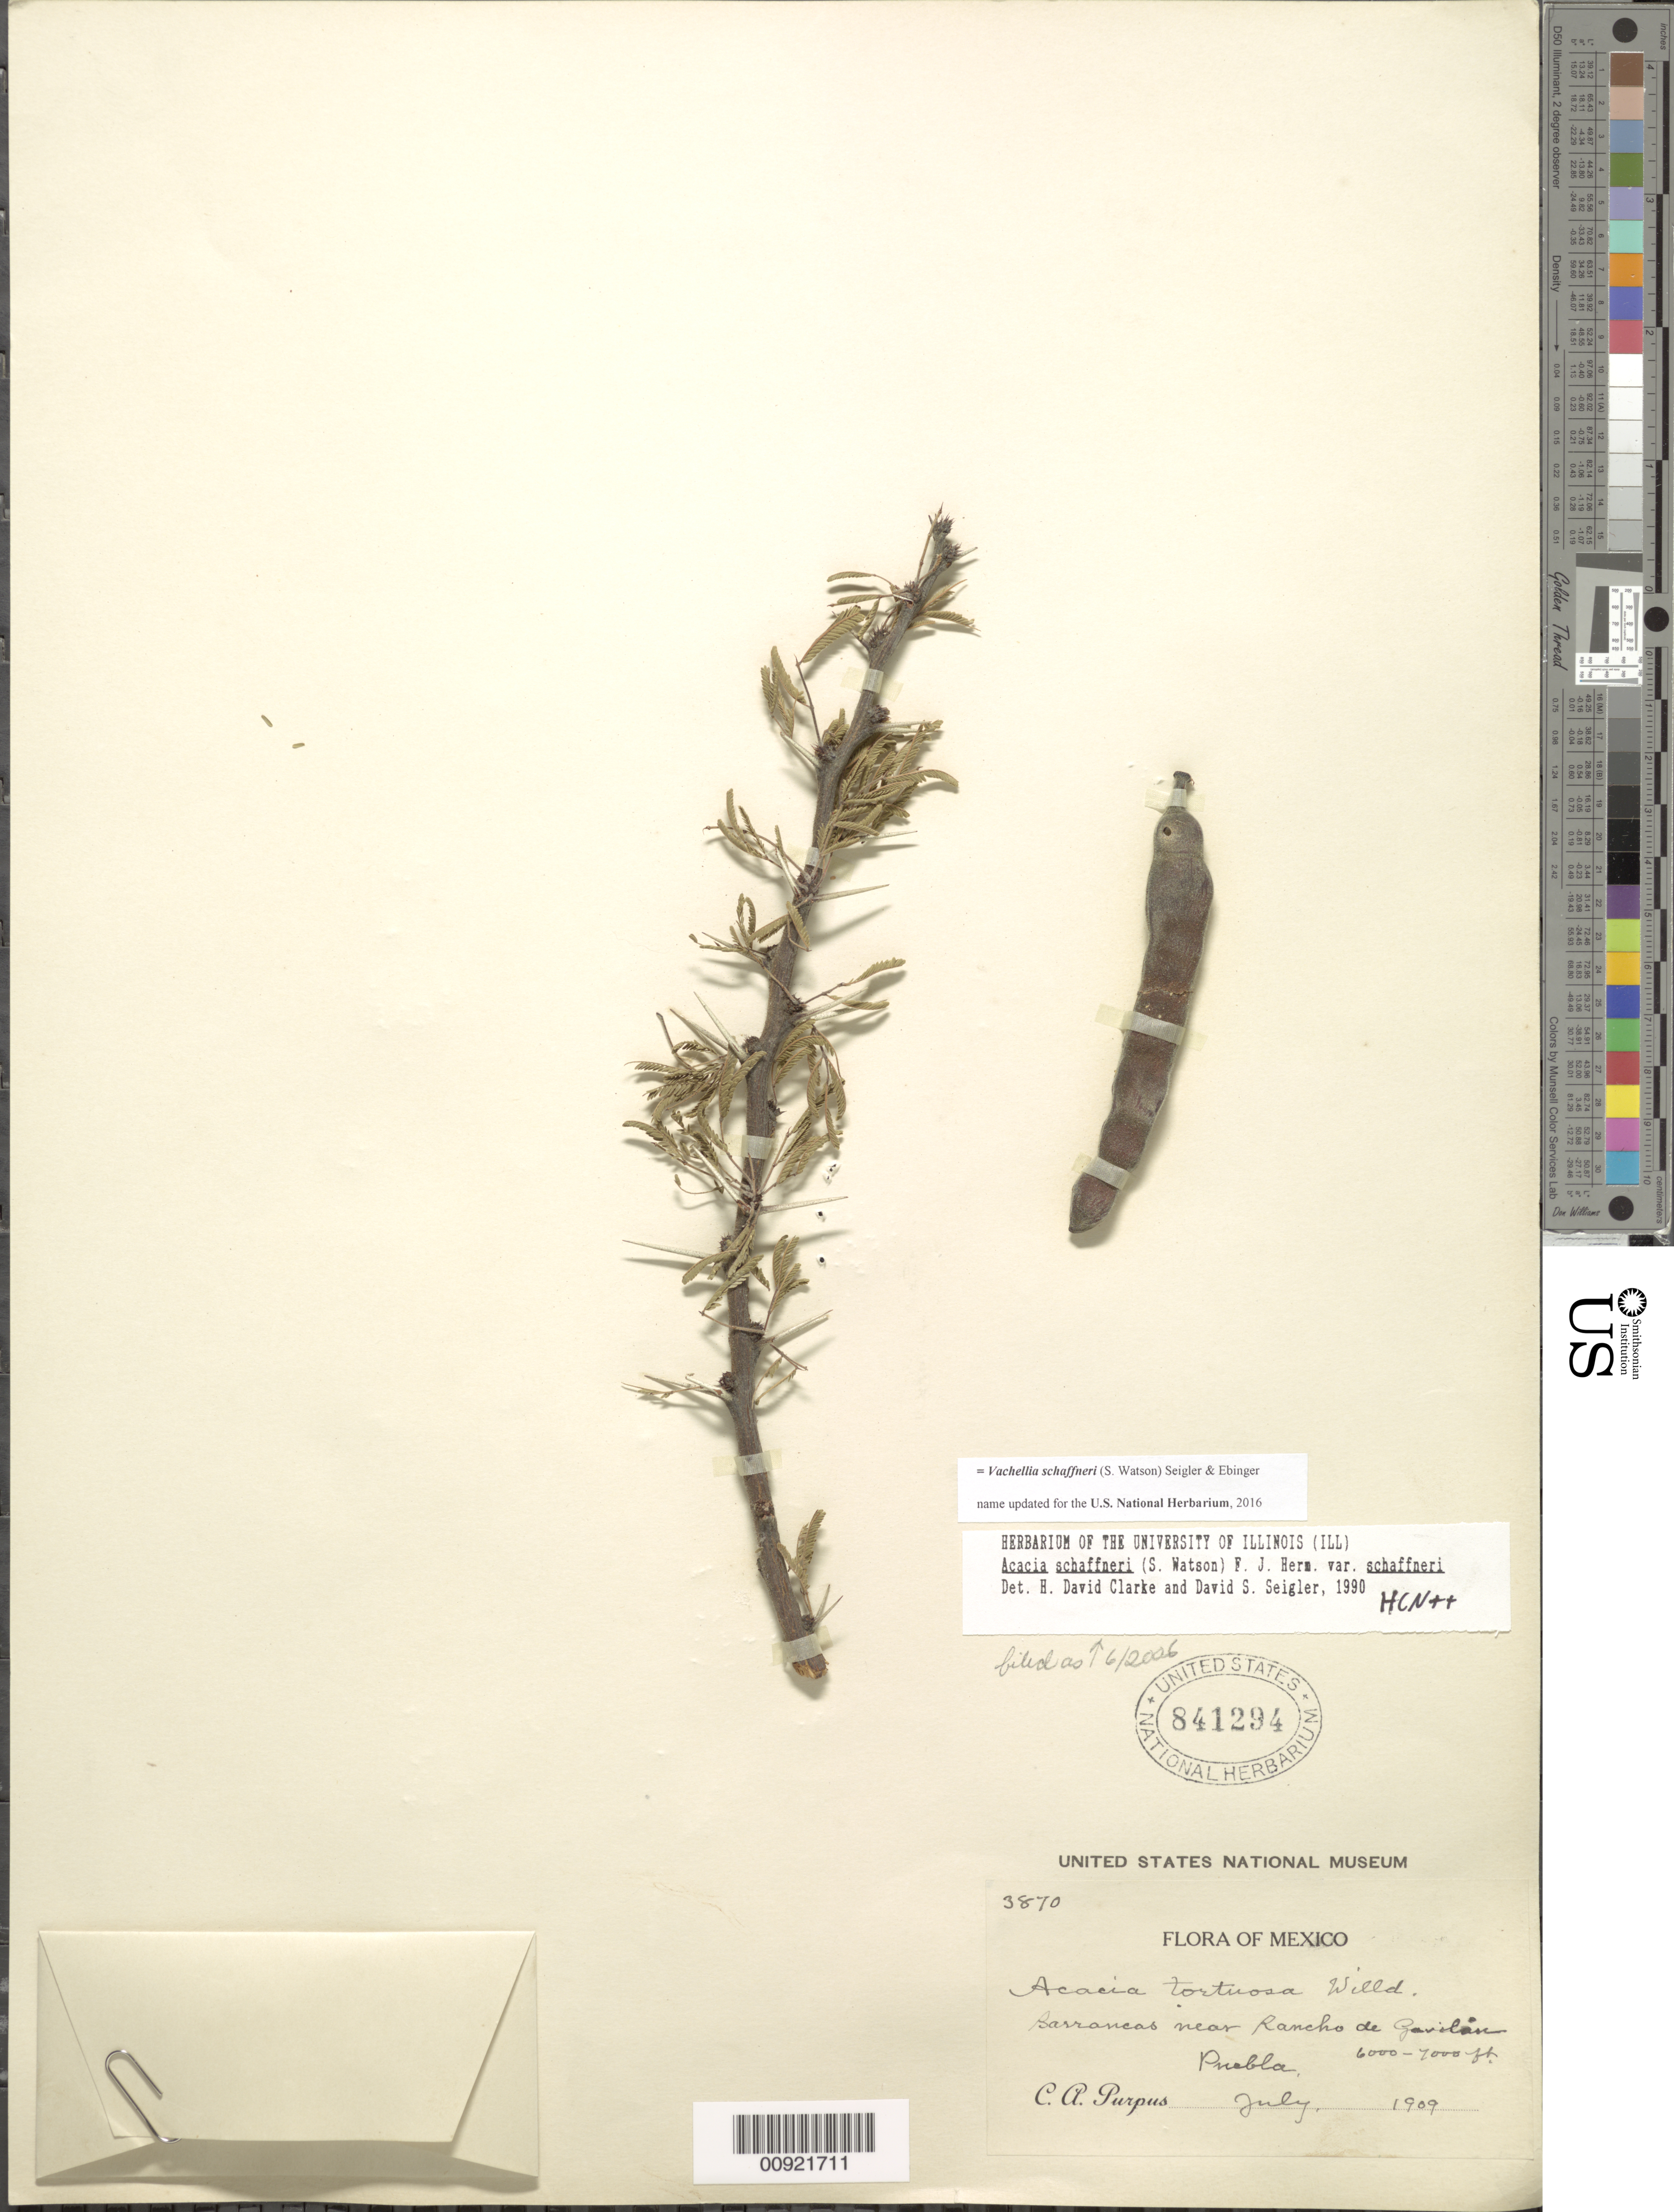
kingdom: Plantae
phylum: Tracheophyta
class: Magnoliopsida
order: Fabales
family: Fabaceae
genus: Vachellia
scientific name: Vachellia schaffneri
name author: (S. Watson) Seigler & Ebinger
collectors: C. A. Purpus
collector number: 3870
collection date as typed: Jul 1909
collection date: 1909-07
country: Mexico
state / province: Puebla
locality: Near Rancho de Gavilán, Puebla.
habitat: Barrancas.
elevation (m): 1829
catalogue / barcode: US 841294